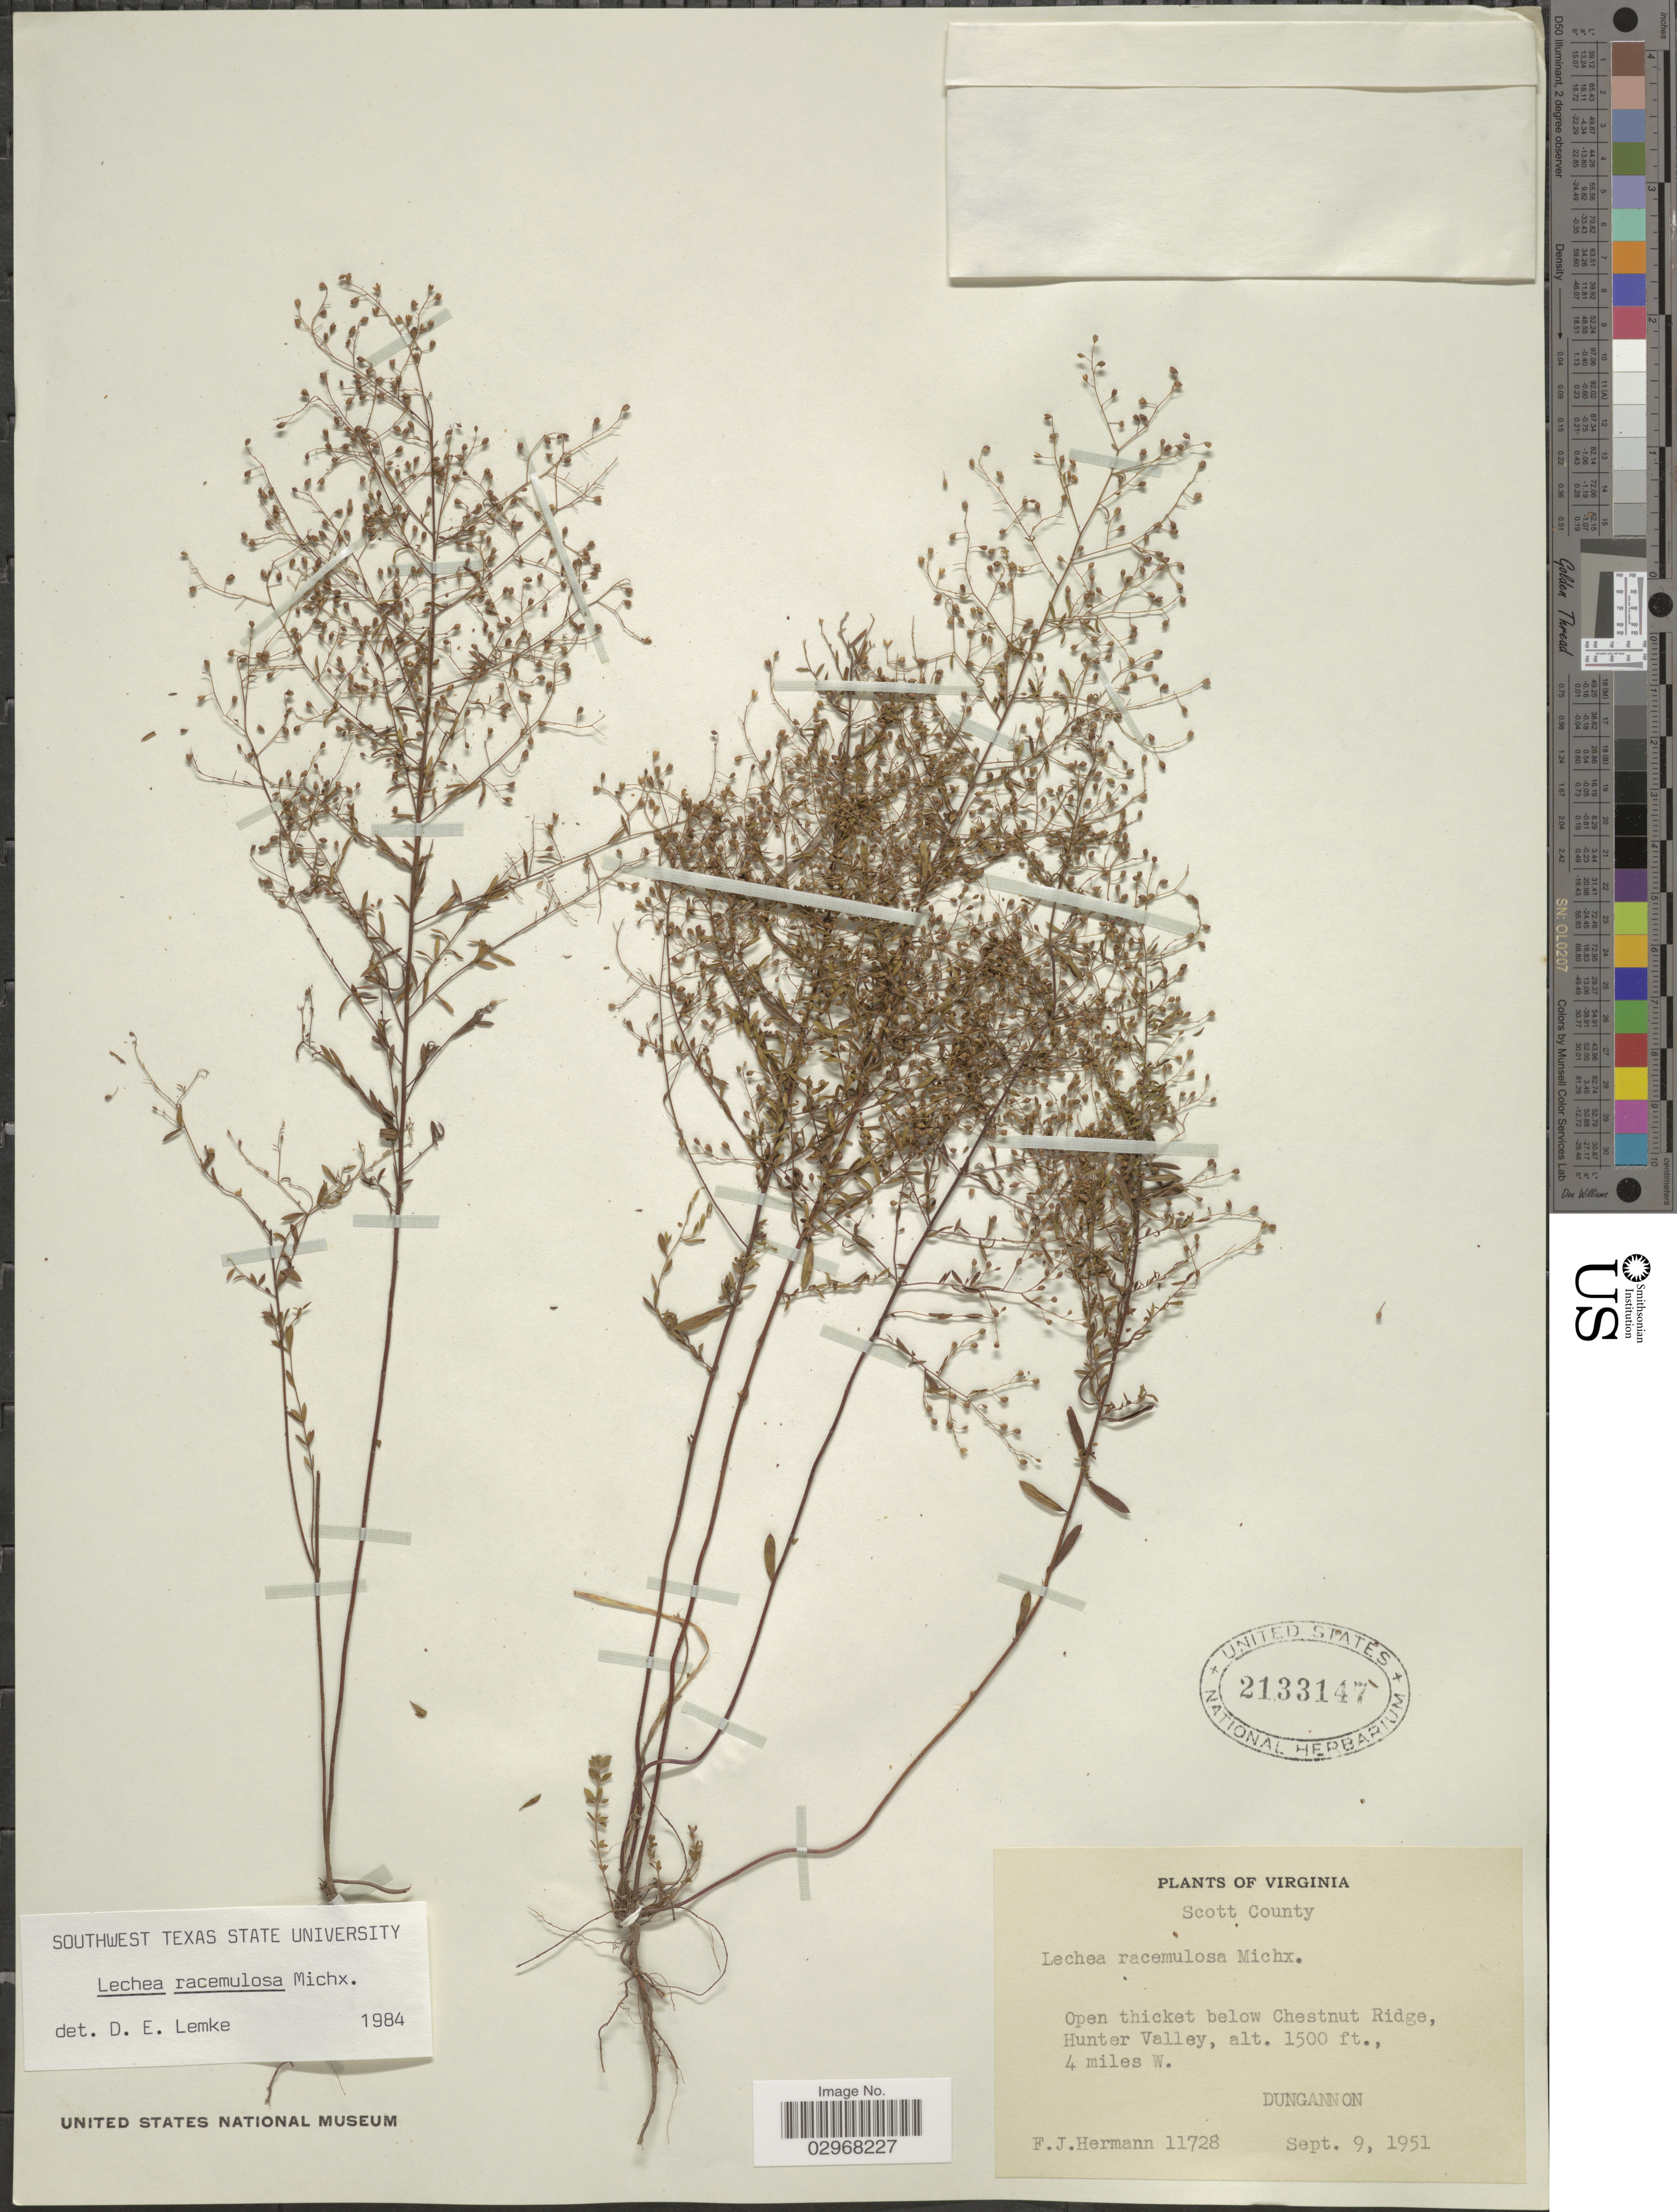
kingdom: Plantae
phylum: Tracheophyta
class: Magnoliopsida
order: Malvales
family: Cistaceae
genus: Lechea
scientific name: Lechea racemulosa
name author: Michx.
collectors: F. J. Hermann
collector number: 11728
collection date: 1951-09-09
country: United States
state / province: Virginia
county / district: Scott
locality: Open thicket below Chestnut Ridge, Hunter Valley. 4 miles W. Dungannon.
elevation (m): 457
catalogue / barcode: US 2133147